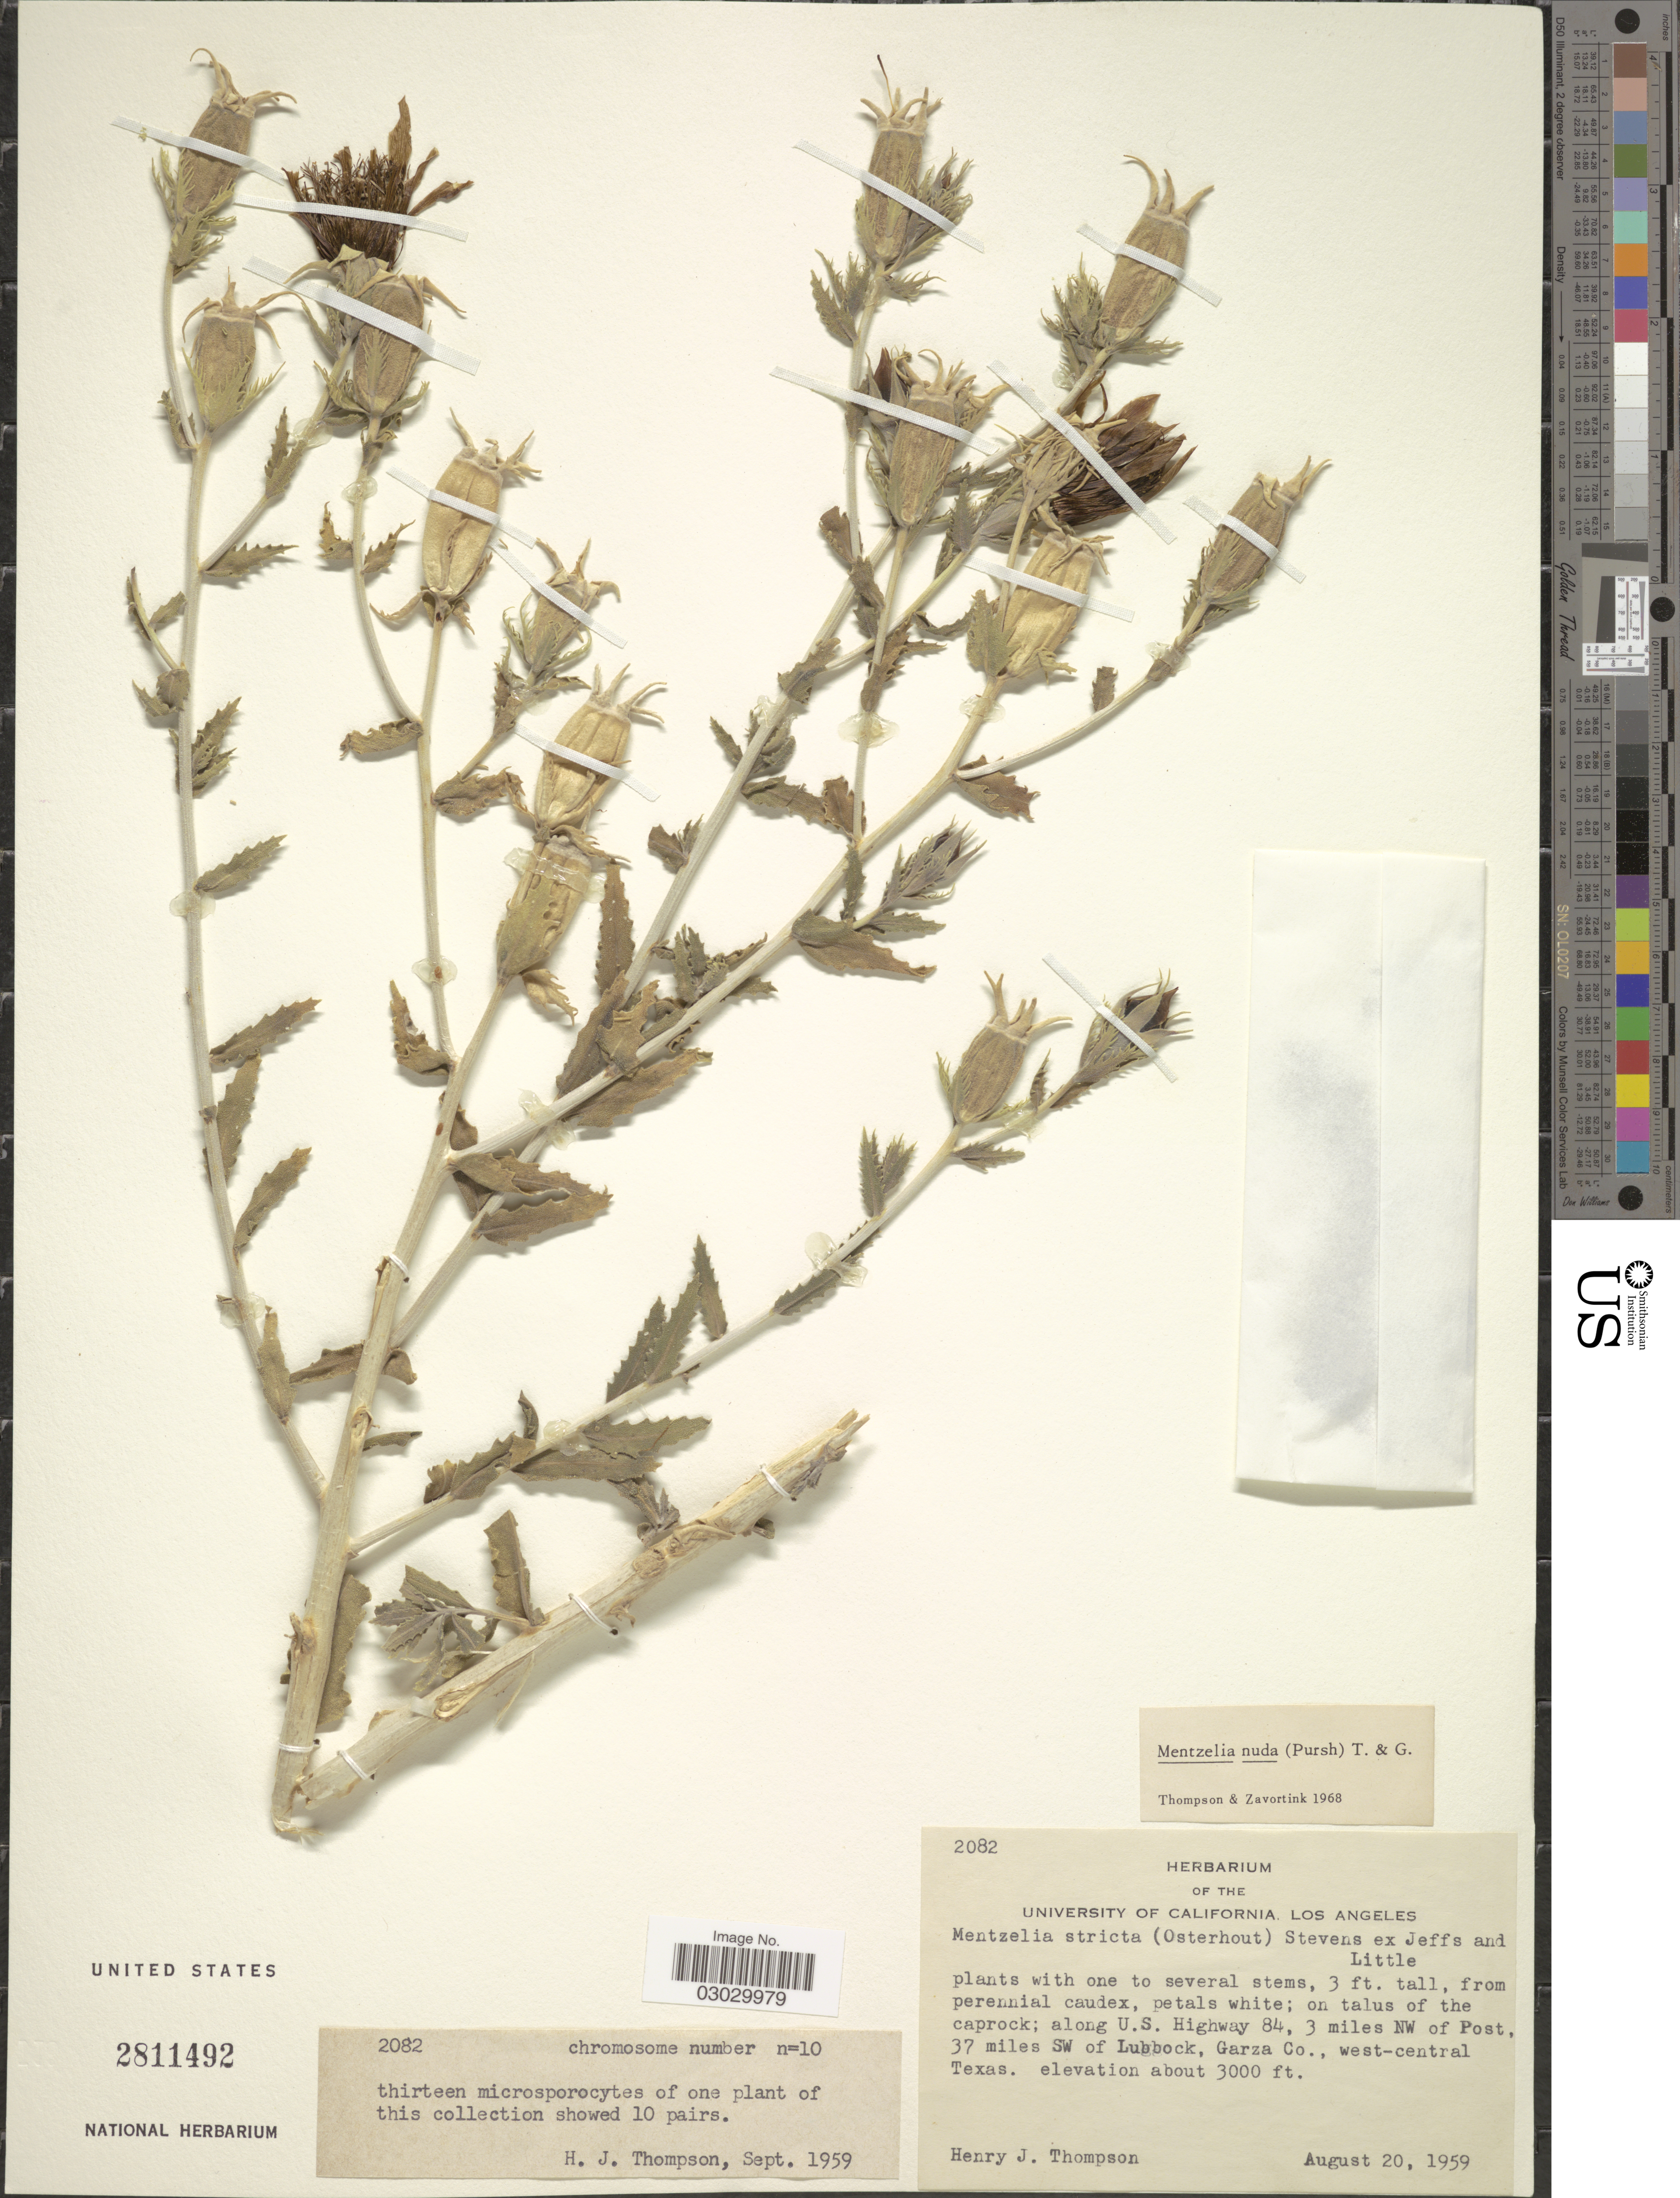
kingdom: Plantae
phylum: Tracheophyta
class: Magnoliopsida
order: Cornales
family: Loasaceae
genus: Mentzelia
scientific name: Mentzelia nuda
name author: (Pursh) Torr. & A. Gray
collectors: H. J. Thompson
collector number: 2082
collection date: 1959-08-20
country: United States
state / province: Texas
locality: Along U.S. Highway 84, 3 miles NW of Post, 37 miles SW of Lubbock, Garza Co., west-central Texas.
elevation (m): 914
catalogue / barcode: US 2811492